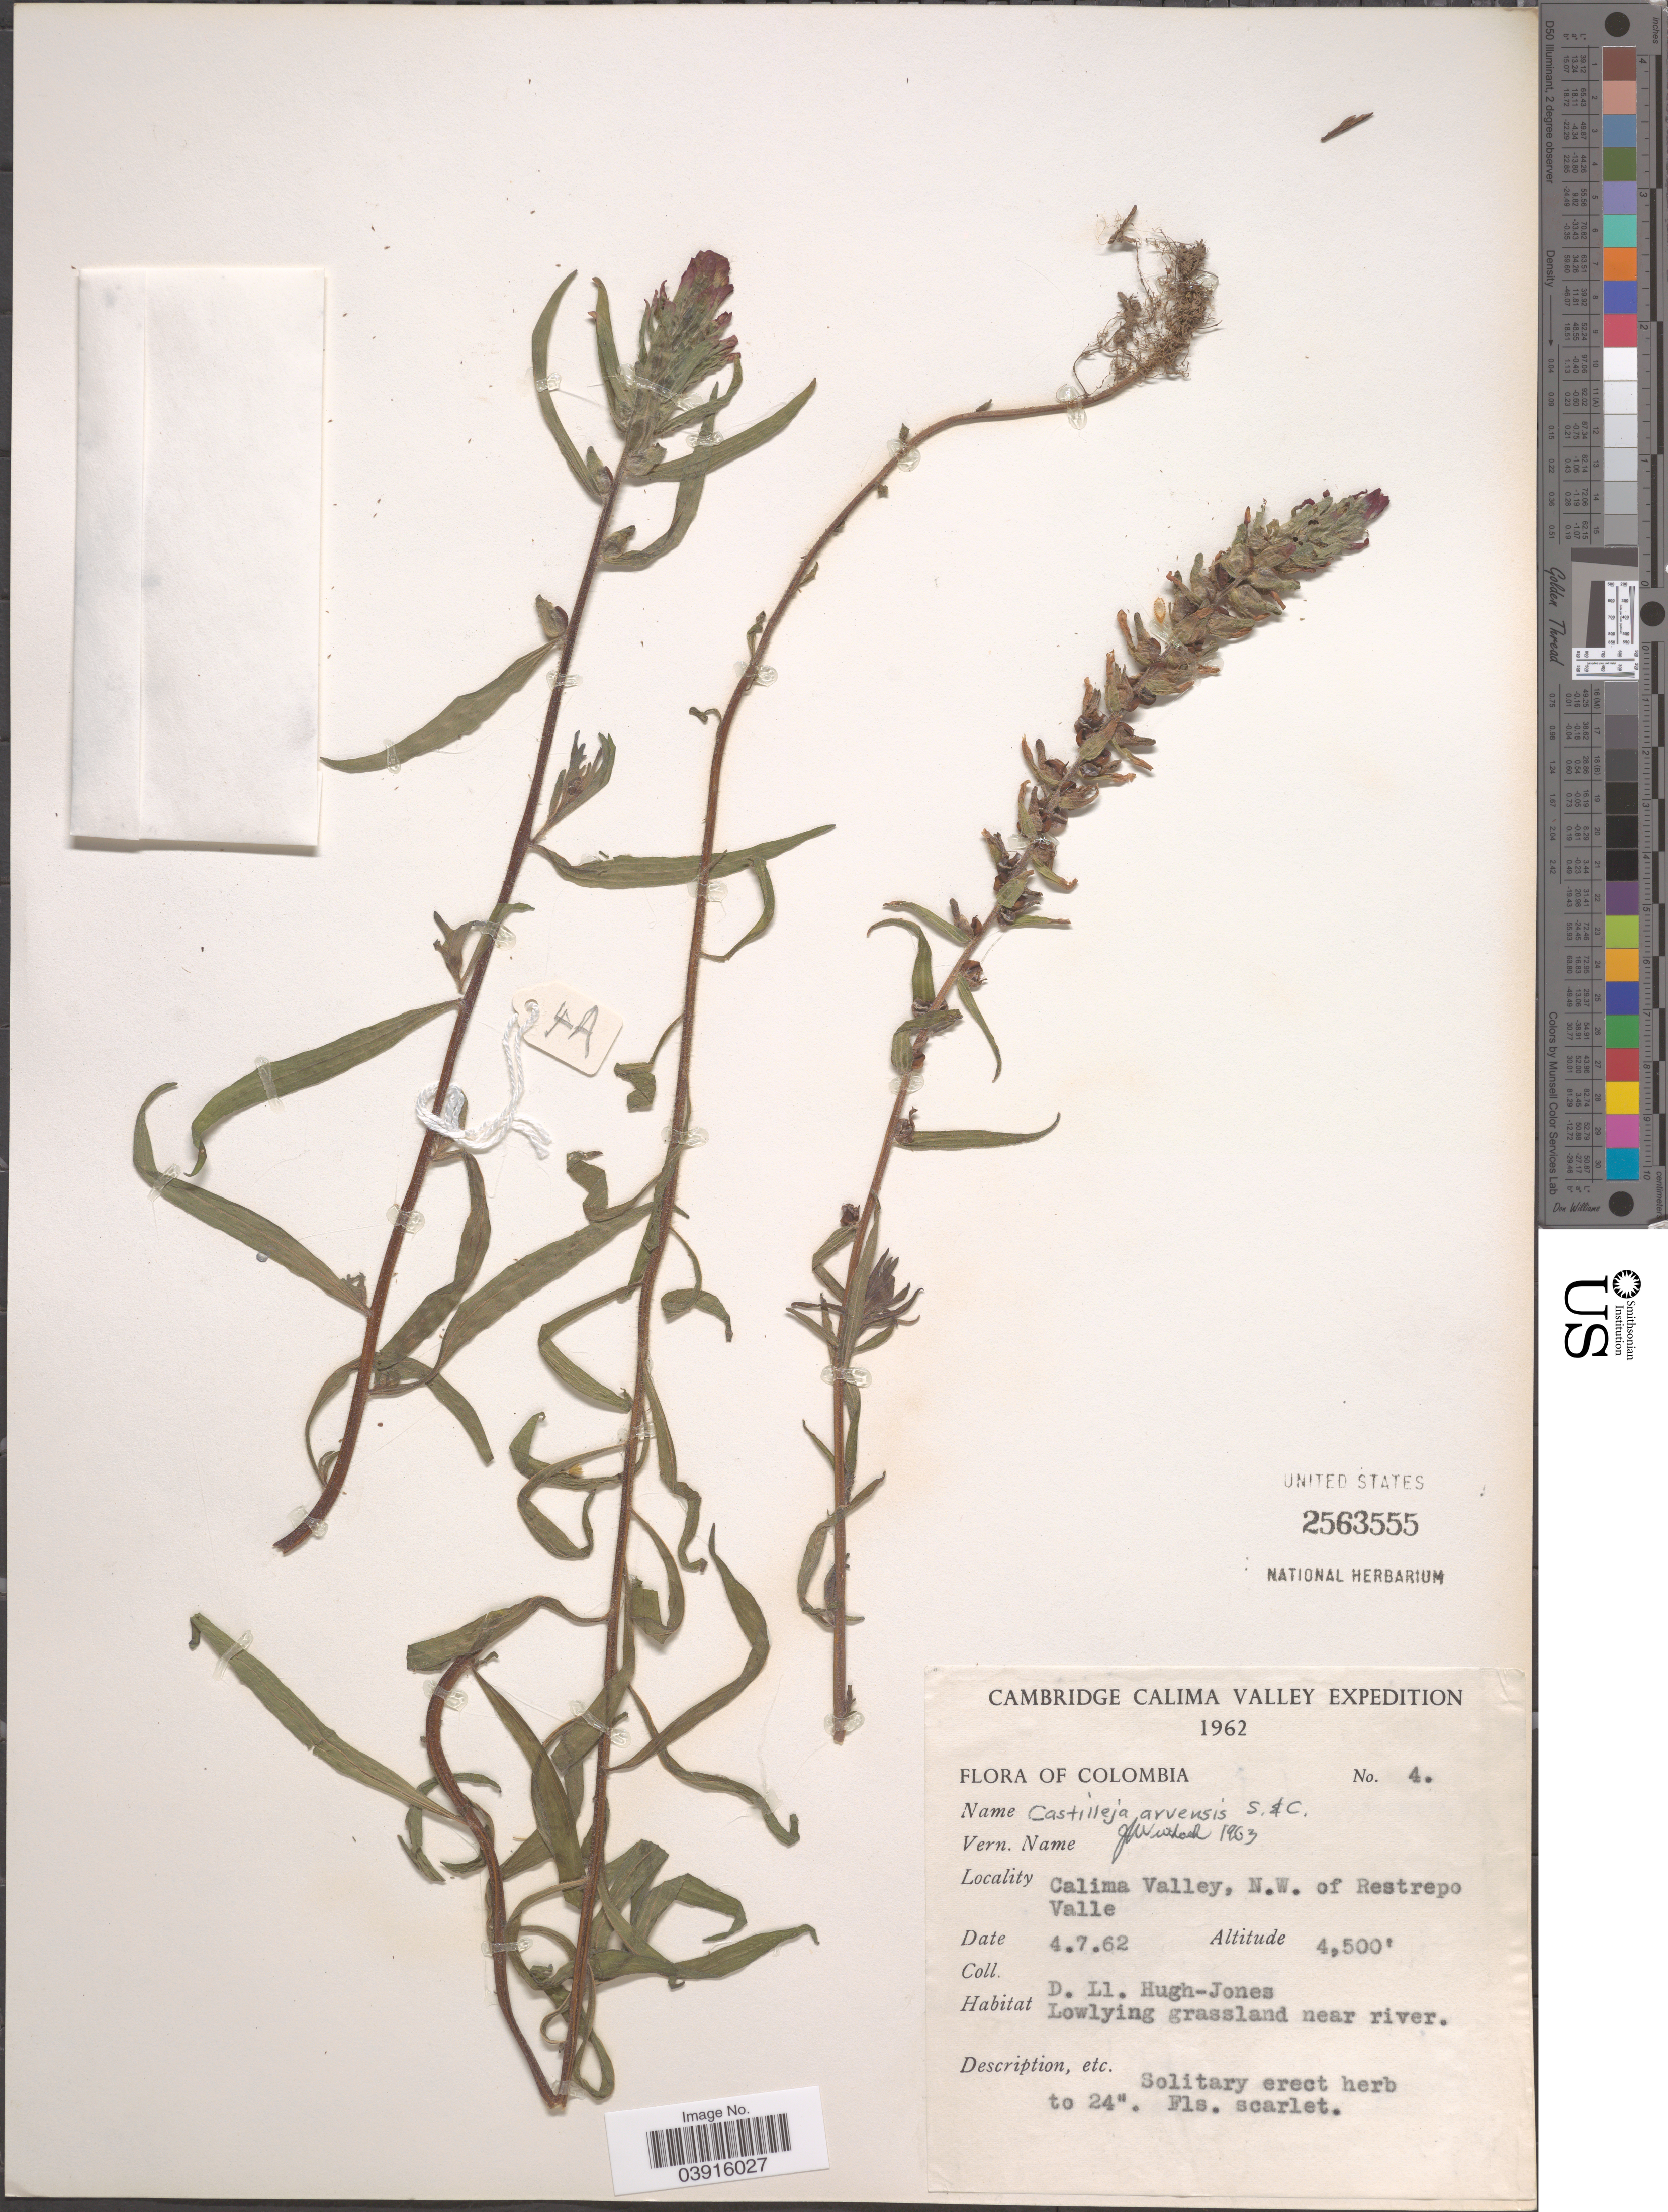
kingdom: Plantae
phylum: Tracheophyta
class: Magnoliopsida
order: Lamiales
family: Orobanchaceae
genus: Castilleja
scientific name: Castilleja arvensis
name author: Schltdl. & Cham.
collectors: D. Hugh-Jones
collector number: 4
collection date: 1962-07-04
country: Colombia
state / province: Valle del Cauca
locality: Calima Valley, N.W. of Restrepo Valle.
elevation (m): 1372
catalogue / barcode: US 2563555